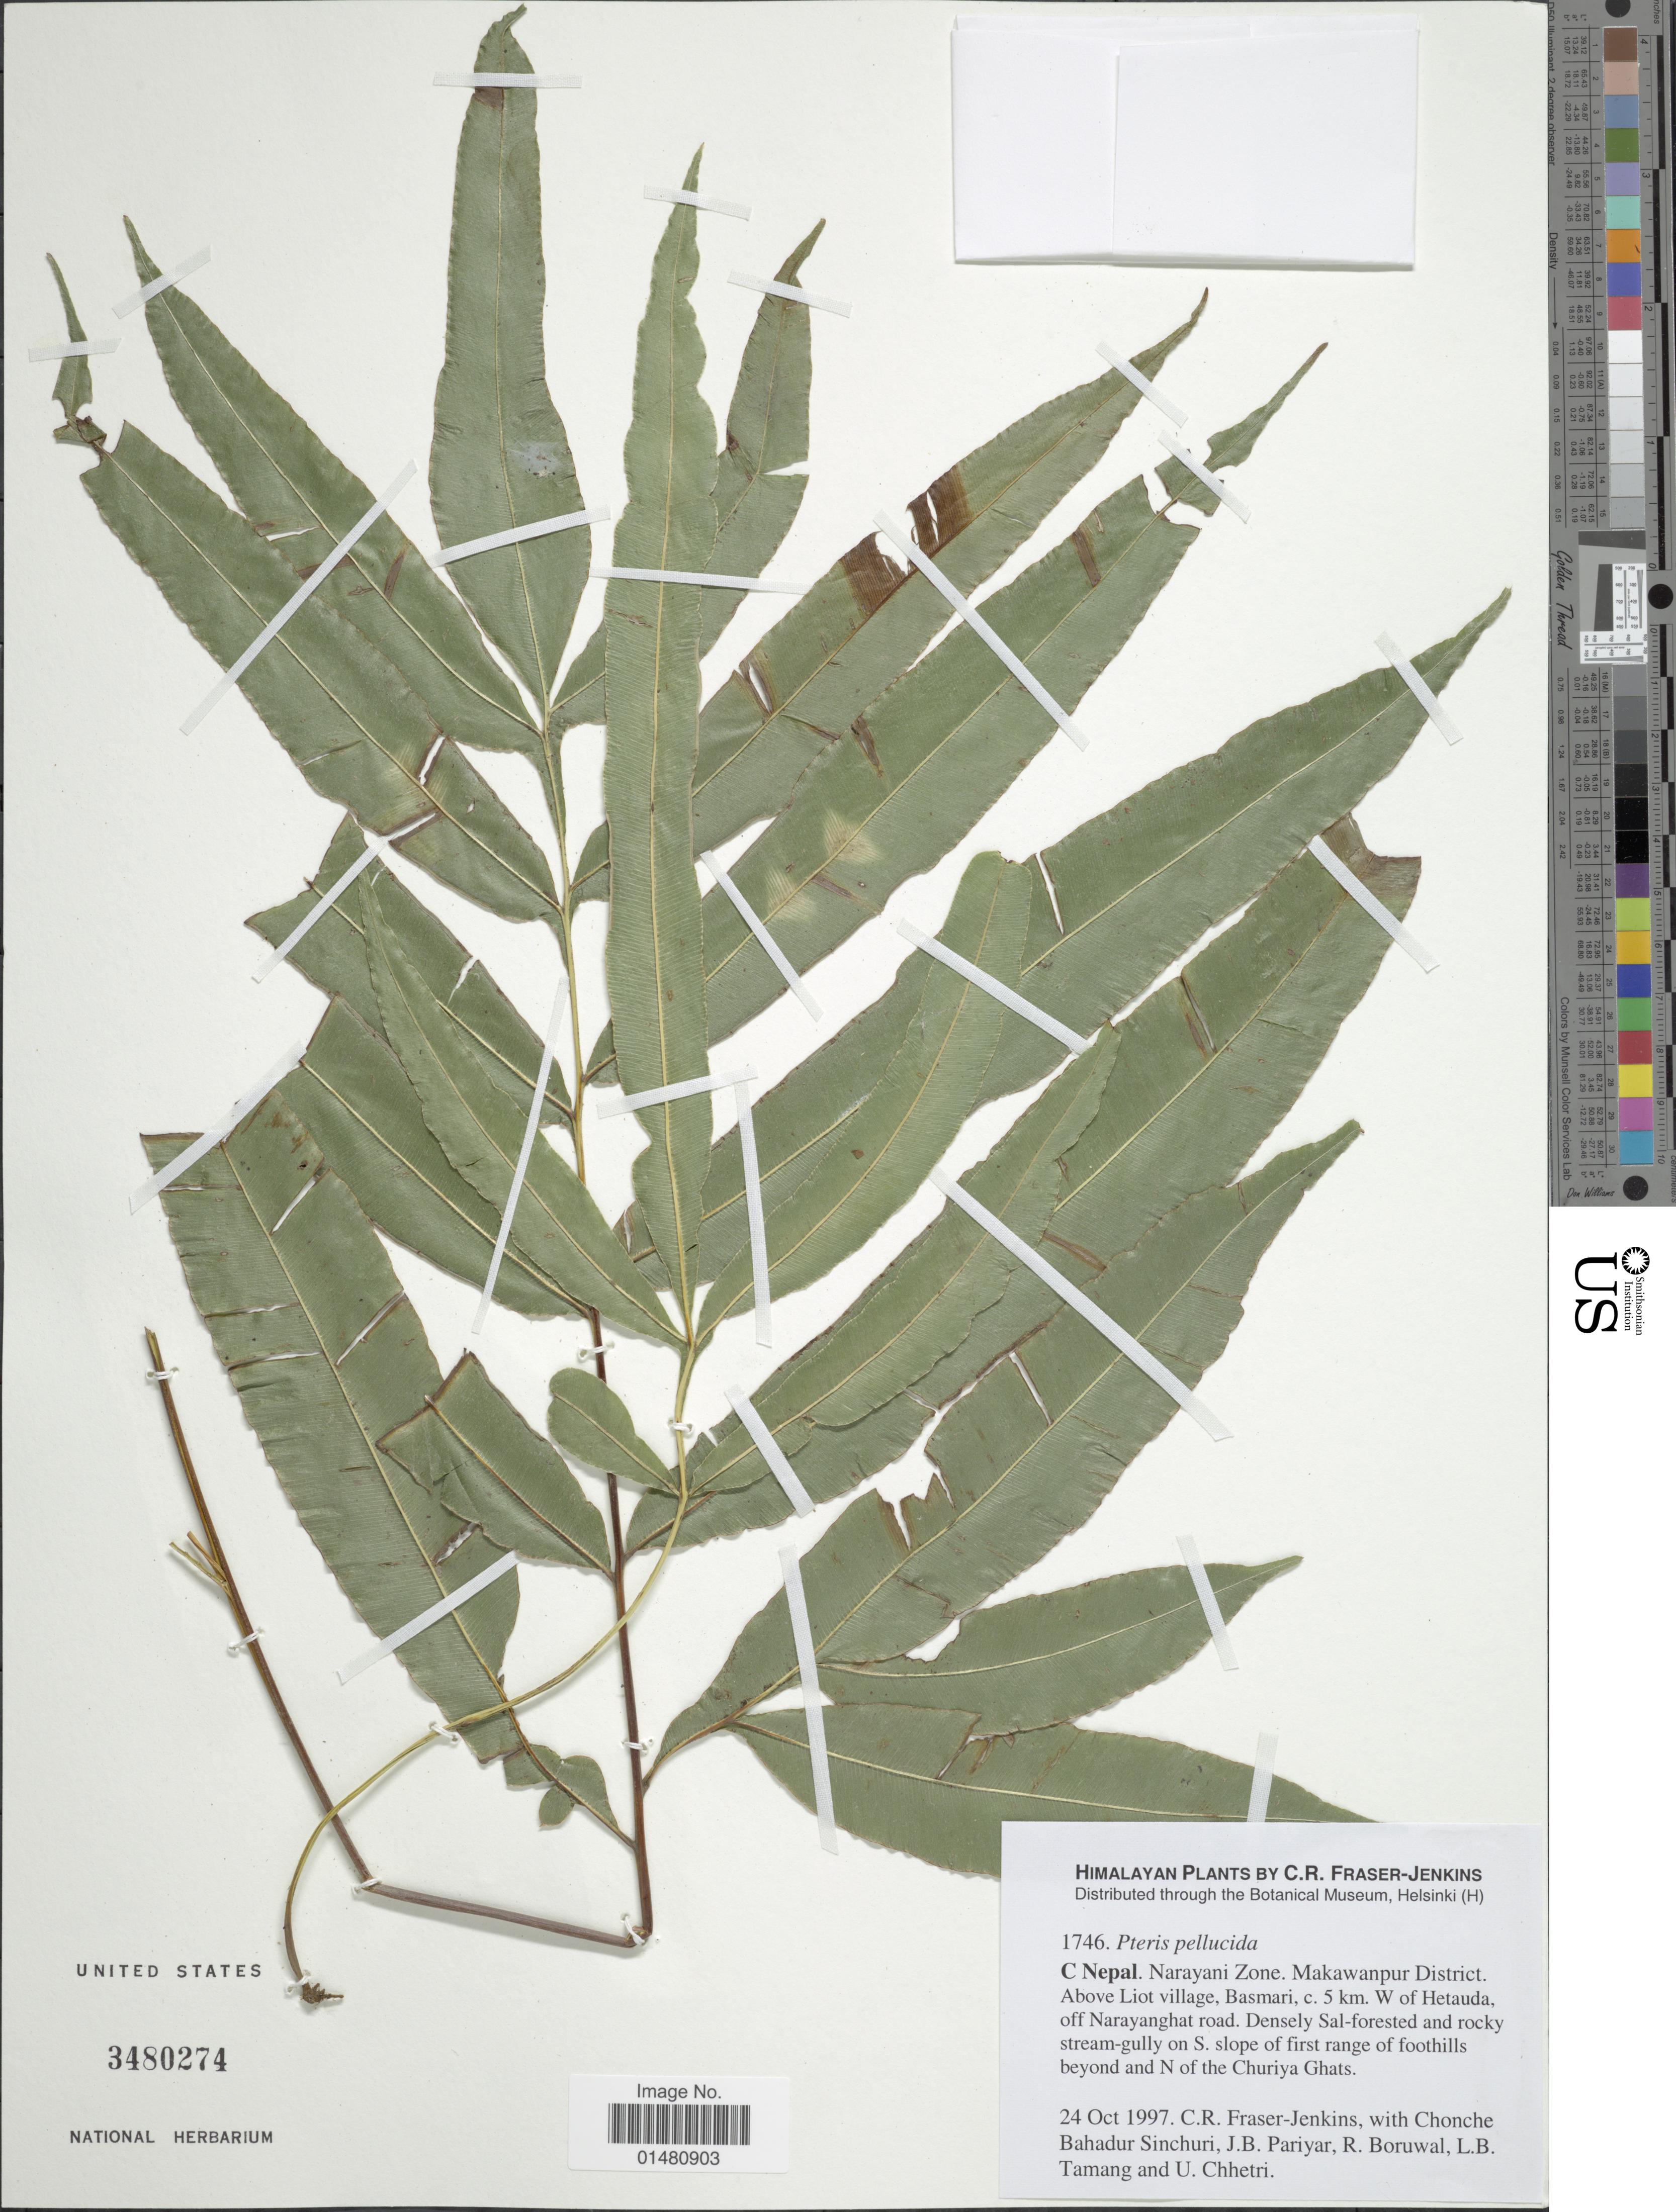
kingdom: Plantae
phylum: Tracheophyta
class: Polypodiopsida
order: Polypodiales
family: Pteridaceae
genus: Pteris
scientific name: Pteris pellucida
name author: C. Presl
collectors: C. R. Fraser-Jenkins, N. Fraser-Jenkins, J. Pariyar, R. Boruwal & et al.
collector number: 1746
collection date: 1997-10-24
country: Nepal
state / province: Narayani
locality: C Nepal. Narayani Zone. Makawanpur District. Above Liot village, Basmari, c. 5 km. W of Hetauda, off Narayanghat road. Densely Sal-forested and rocky stream-gully on S. slope of first range of foothills beyond and N of the Churiya Ghats. Himalayan plants.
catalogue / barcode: US 3480274